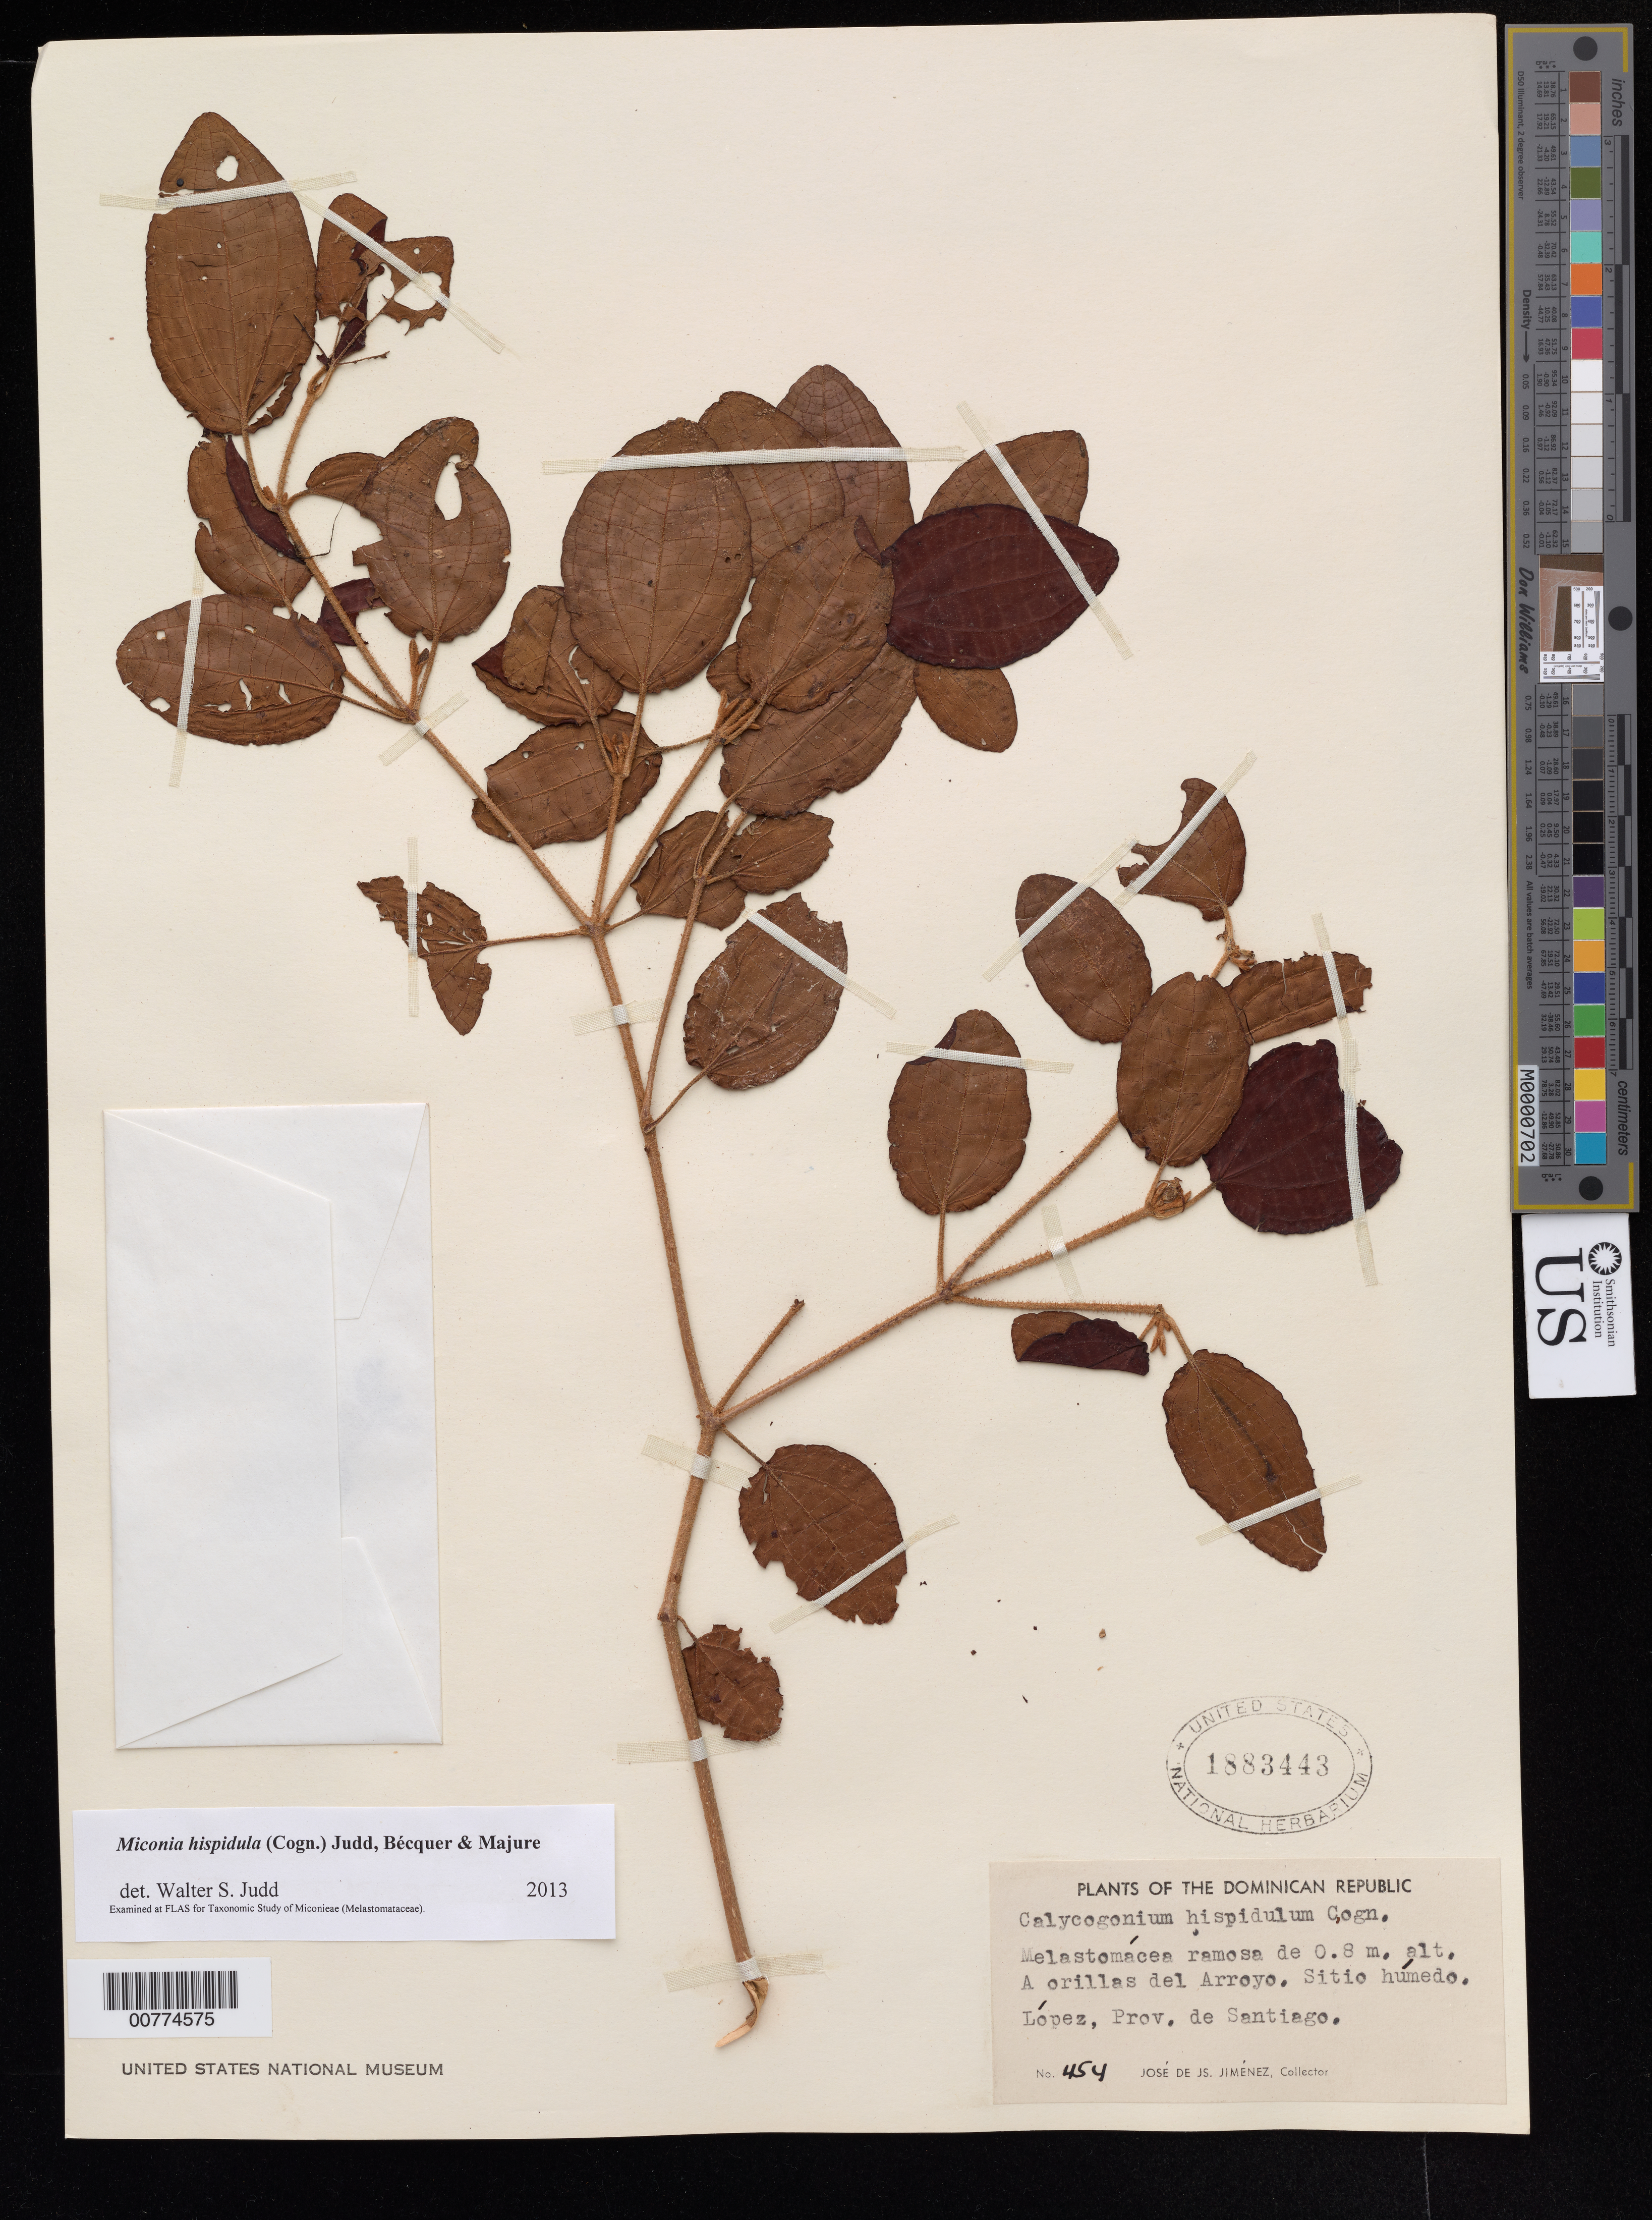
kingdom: Plantae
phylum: Tracheophyta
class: Magnoliopsida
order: Myrtales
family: Melastomataceae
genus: Miconia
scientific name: Miconia hispidula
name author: (Cogn.) Judd et al.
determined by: Judd, Walter S.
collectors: J. J. Jiménez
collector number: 454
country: Dominican Republic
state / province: Santiago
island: Hispaniola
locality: López.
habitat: Banks of stream, wet place.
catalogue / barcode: US 1883443